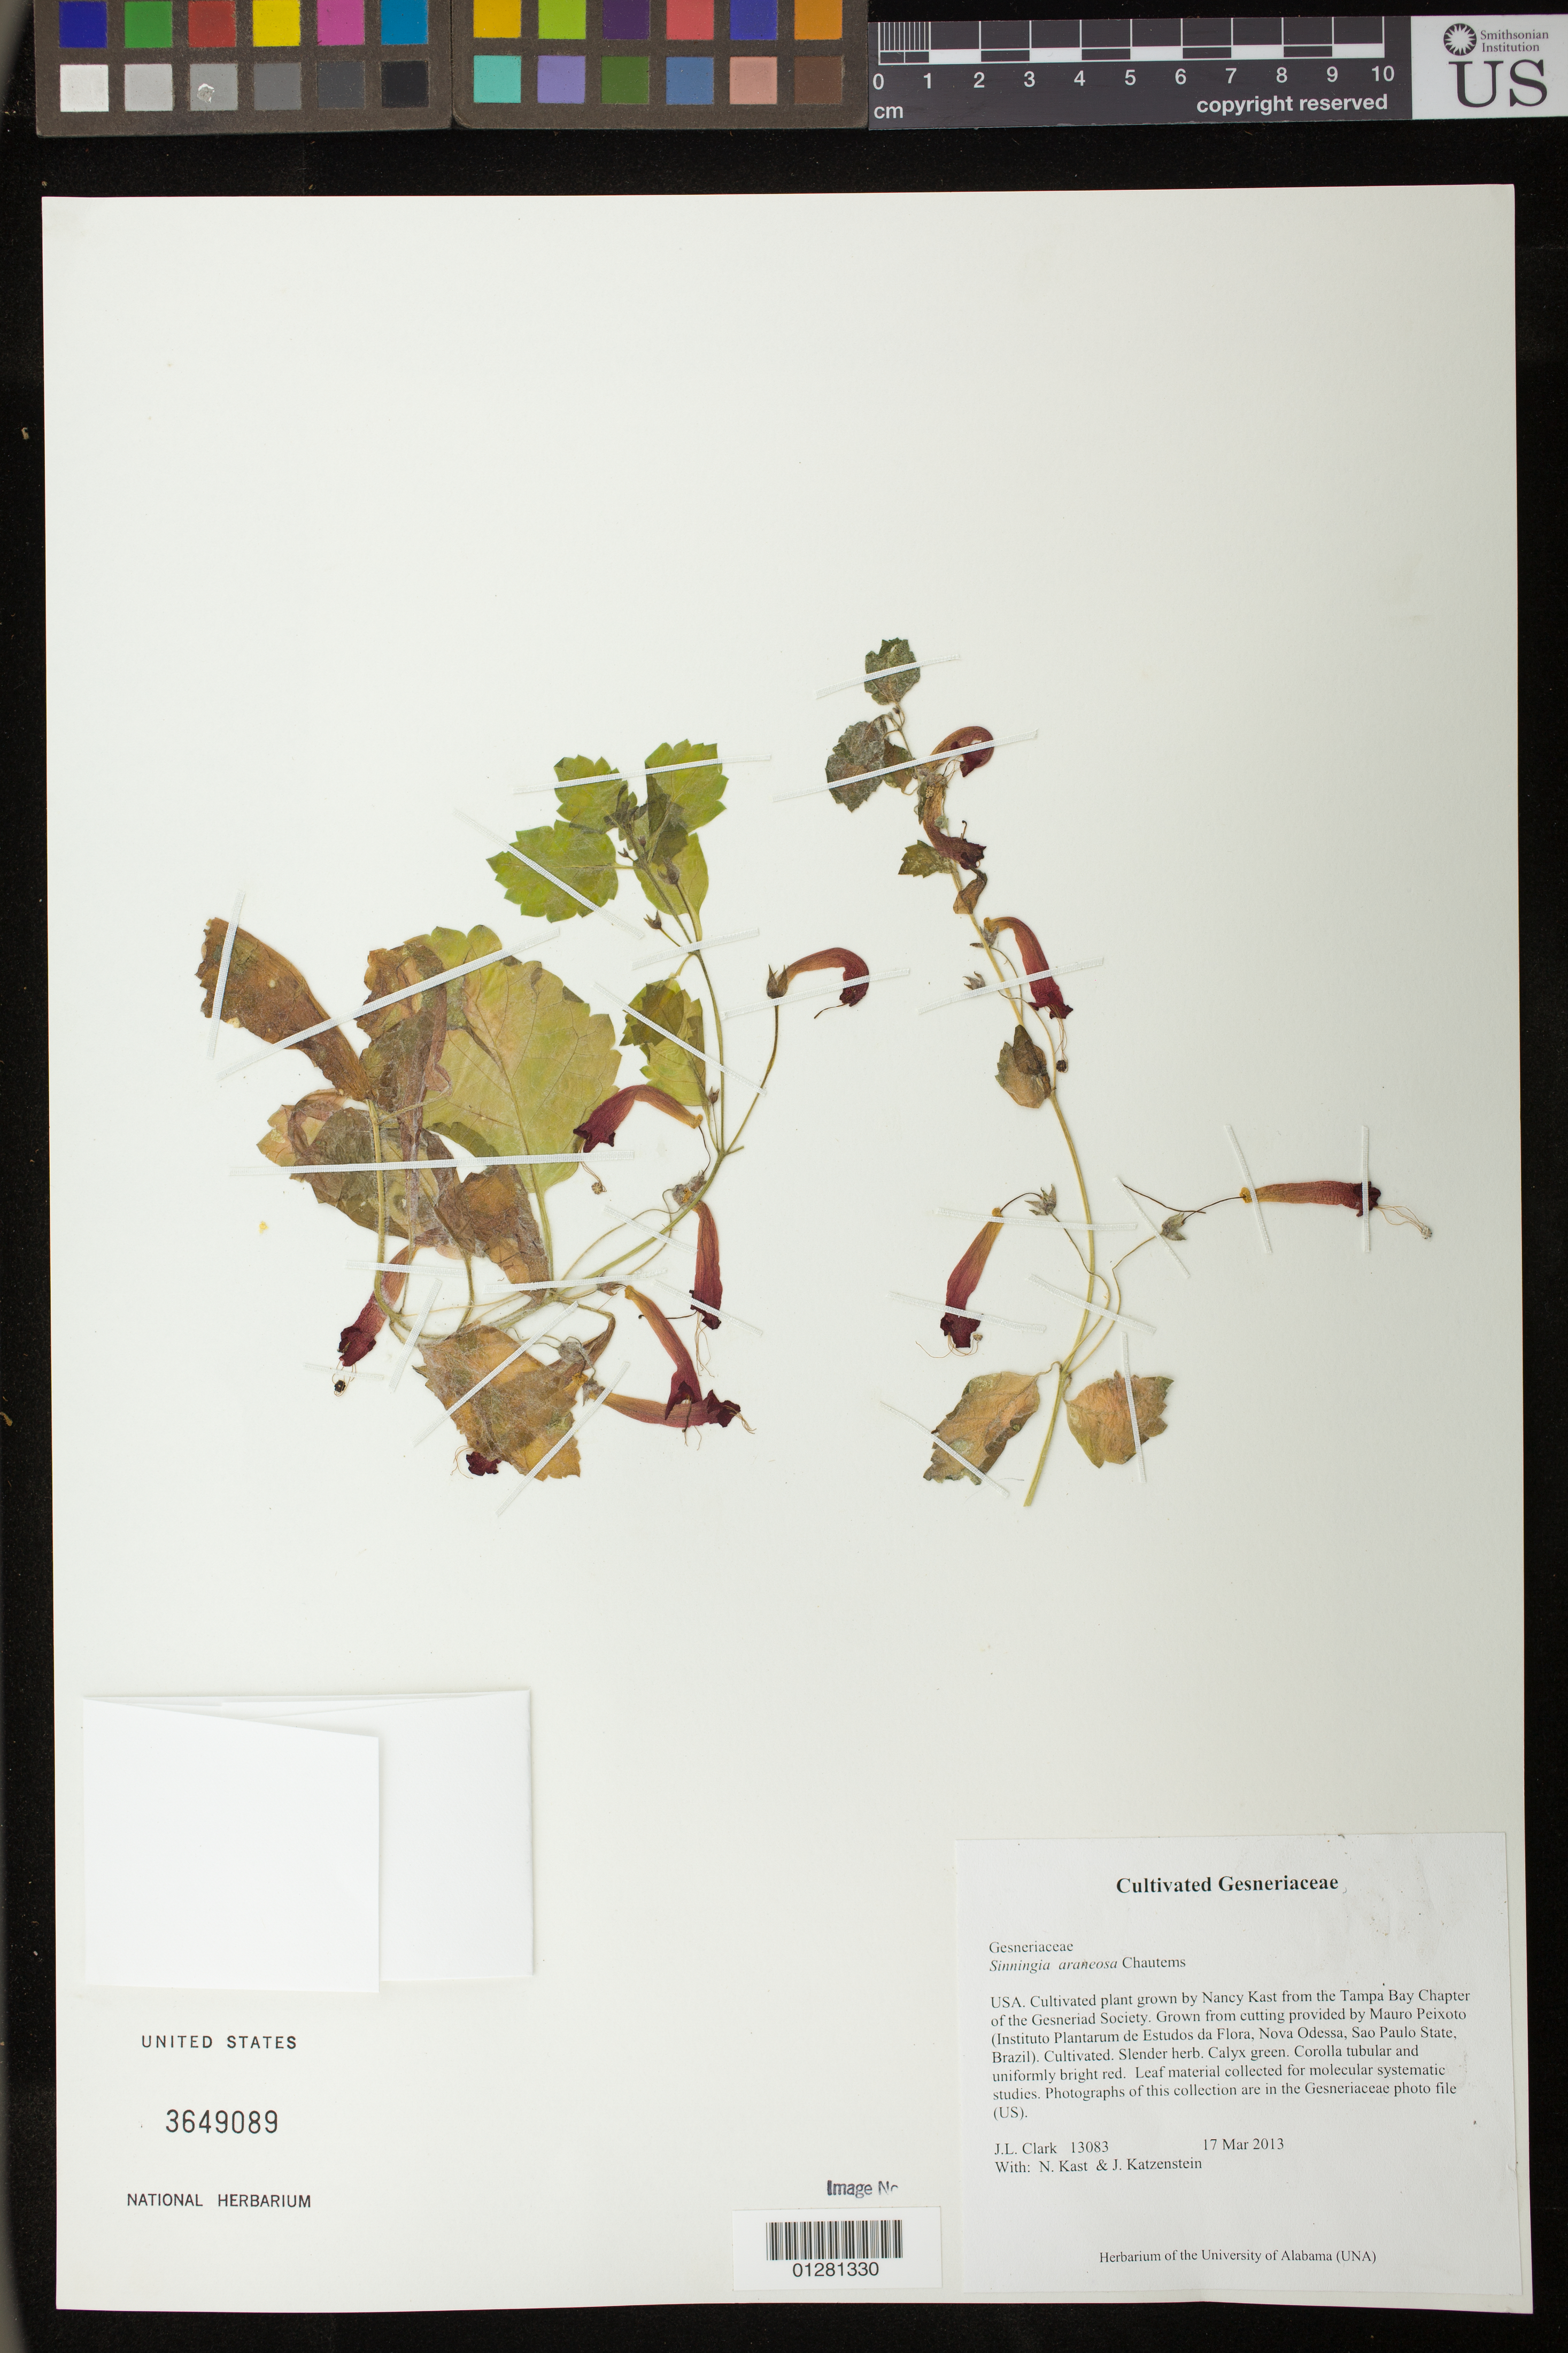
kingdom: Plantae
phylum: Tracheophyta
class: Magnoliopsida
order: Lamiales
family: Gesneriaceae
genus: Sinningia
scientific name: Sinningia araneosa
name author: Chautems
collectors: J. L. Clark, N. Kast & J. Katzenstein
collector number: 13083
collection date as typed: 17 Mar 2013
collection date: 2013-03-17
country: United States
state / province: Florida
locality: Cultivated plant grown by Nancy Kast from the Tampa Bay Chapter of the Gesneriad Society.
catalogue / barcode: US 3649089